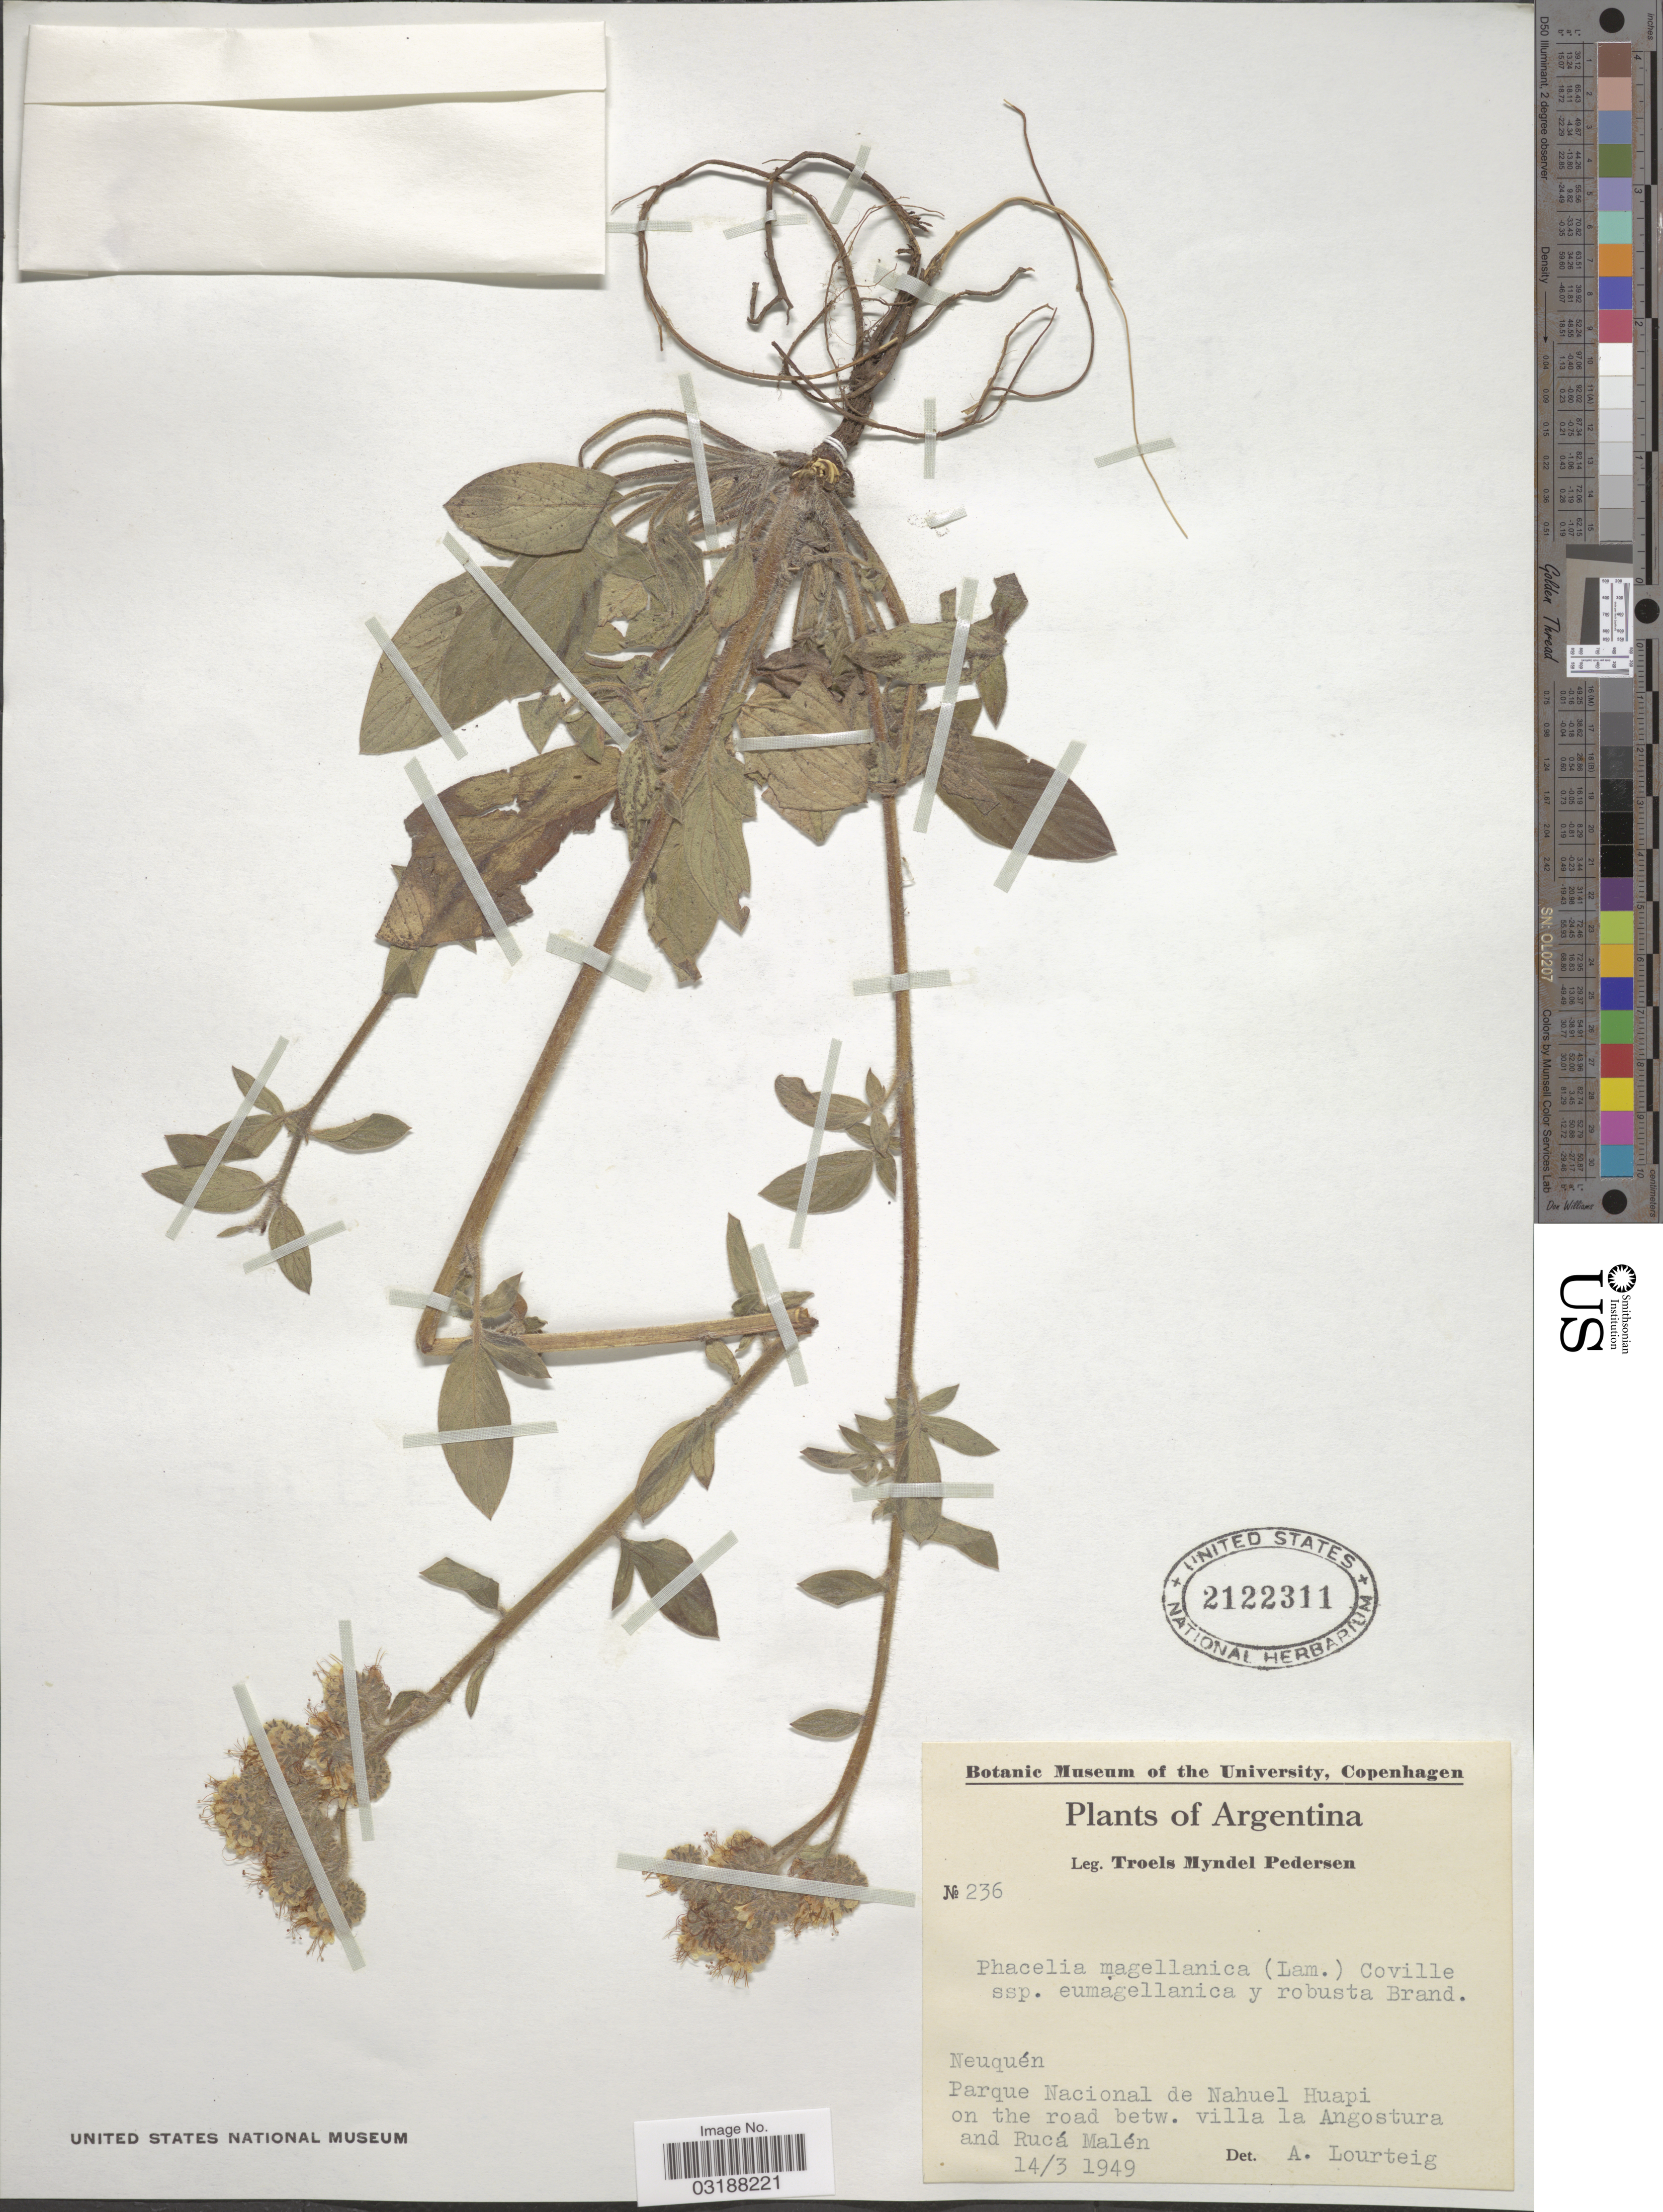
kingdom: Plantae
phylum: Tracheophyta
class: Magnoliopsida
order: Boraginales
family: Hydrophyllaceae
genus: Phacelia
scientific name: Phacelia magellanica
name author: (Lam.) Coville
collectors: A. Lourteig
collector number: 236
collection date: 1949-03-14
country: Argentina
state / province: Neuquen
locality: Parque Nacional de Nahuel Huapi on the road betw. villa la Angostura and Rucá Malén.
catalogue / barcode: US 2122311